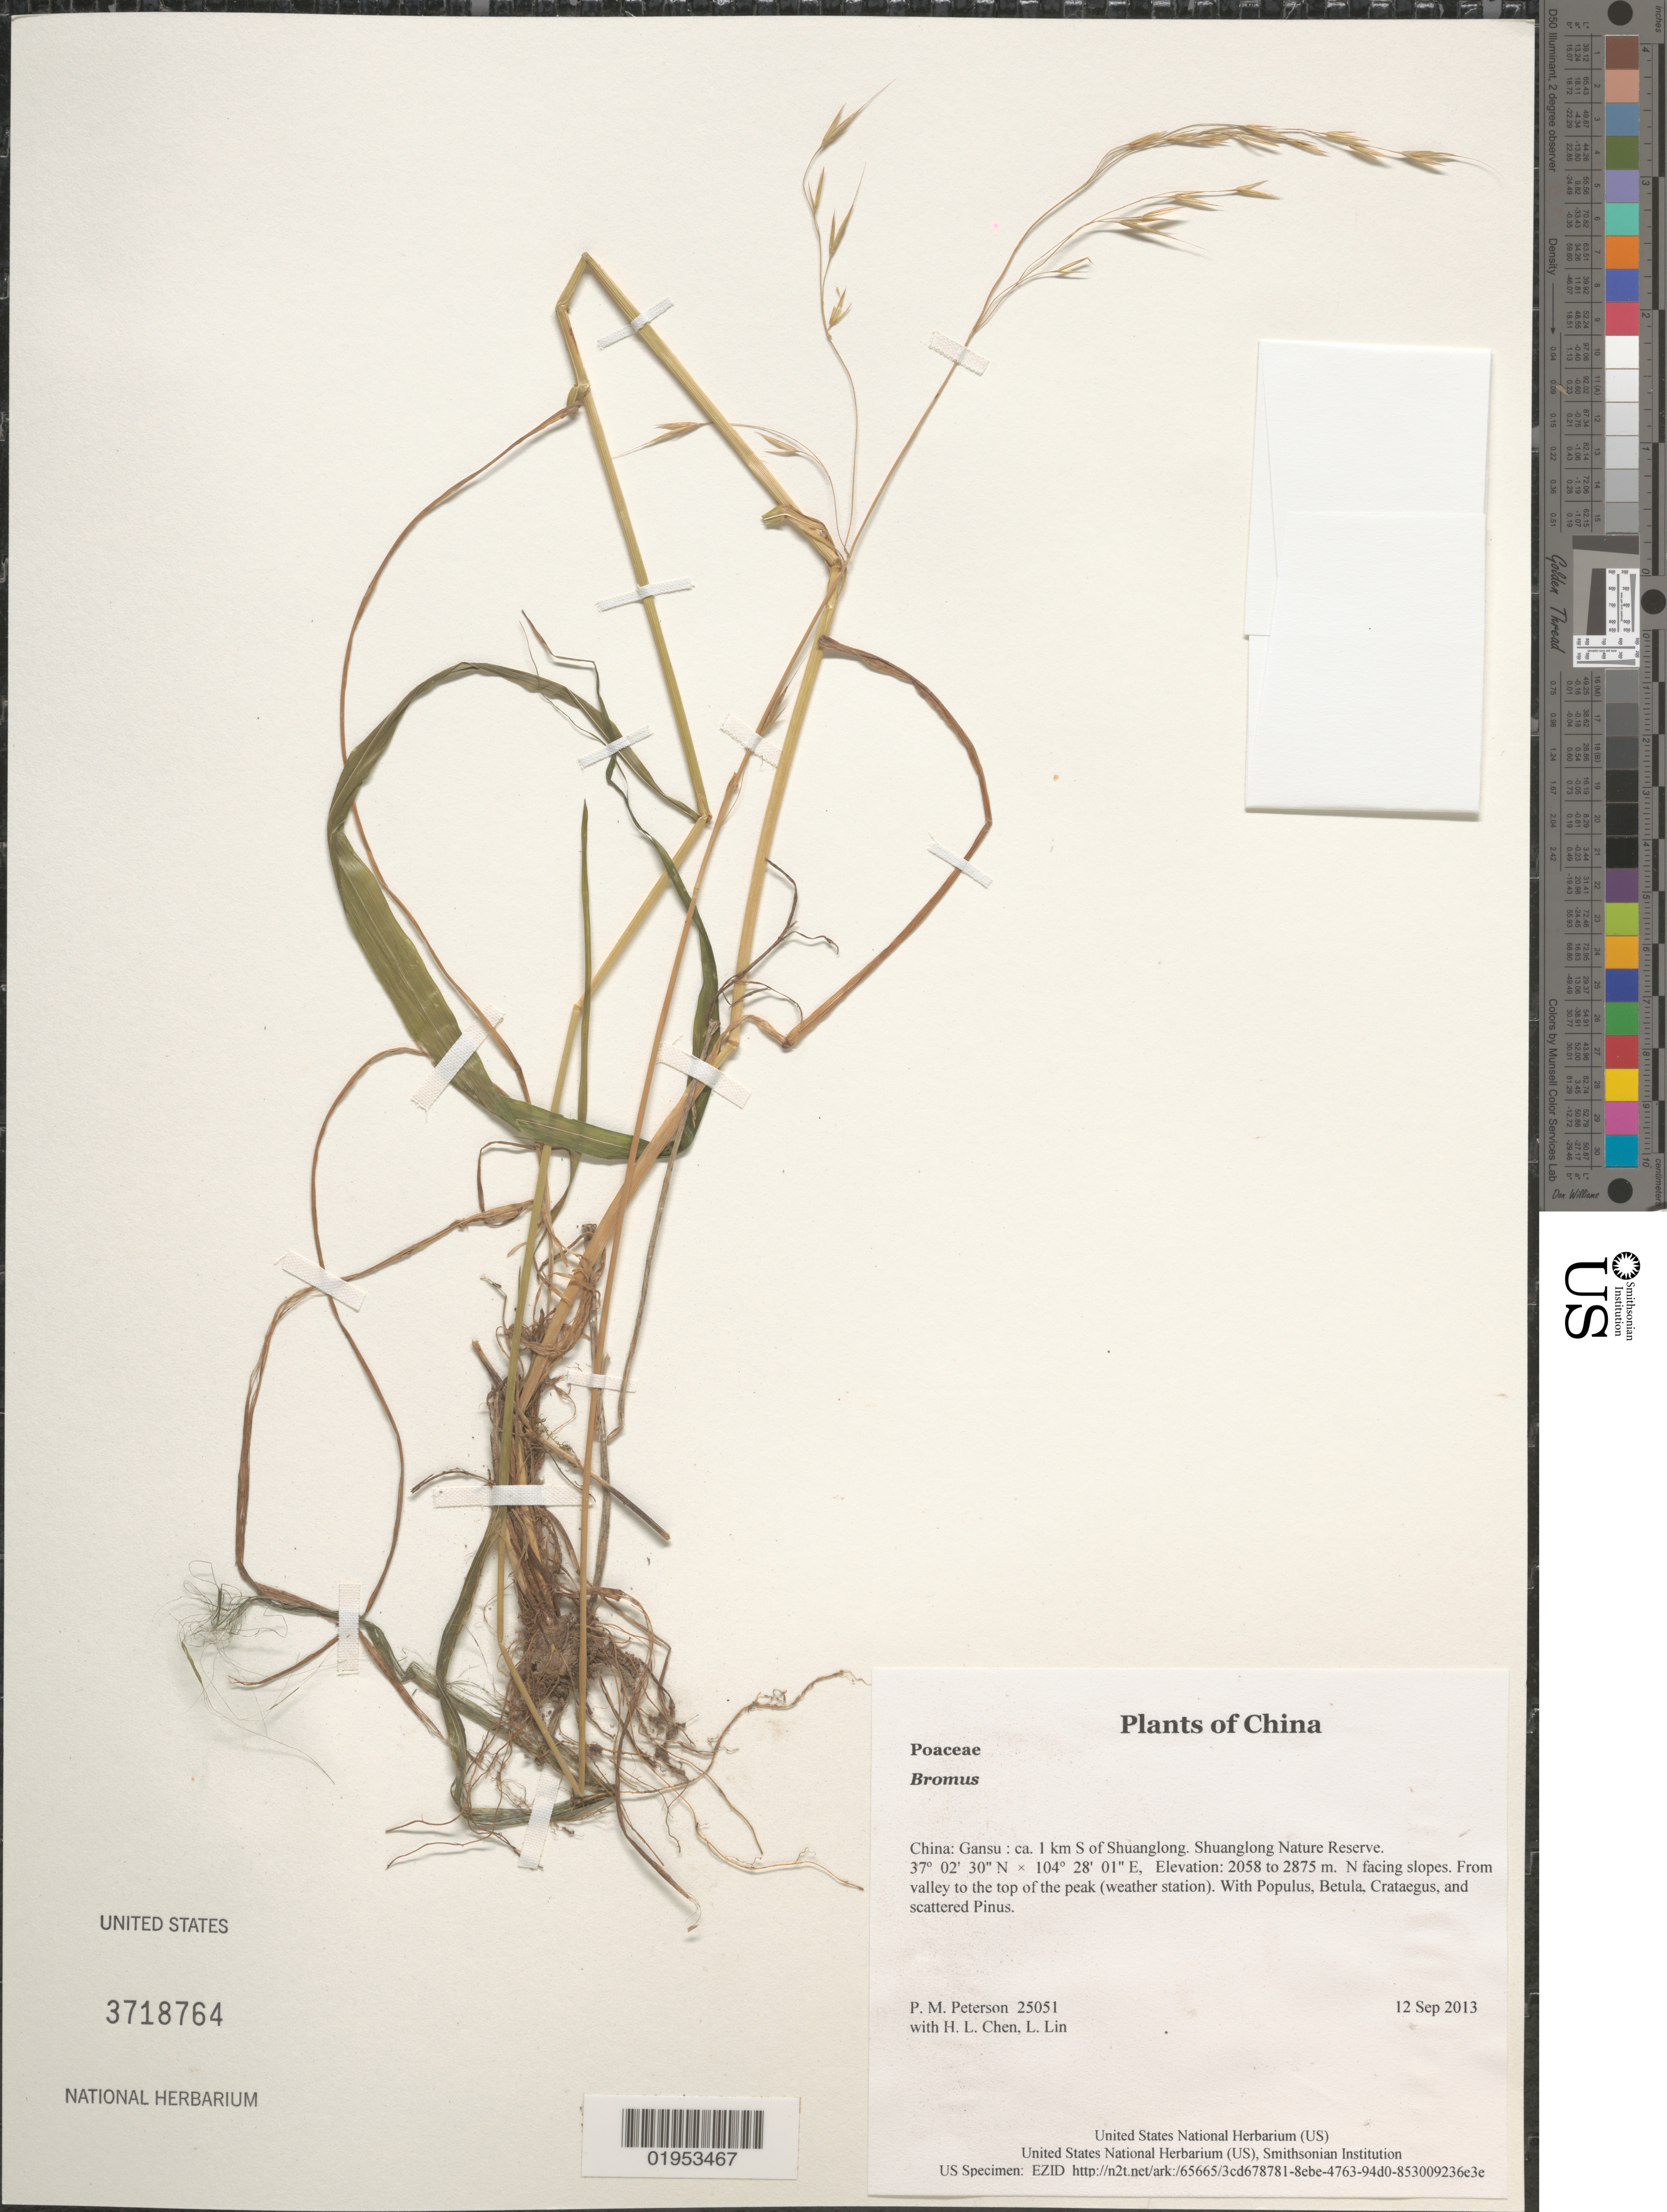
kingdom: Plantae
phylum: Tracheophyta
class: Liliopsida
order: Poales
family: Poaceae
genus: Bromus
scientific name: Bromus sp.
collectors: P. M. Peterson, H. L. Chen & L. Lin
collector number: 25051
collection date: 2013-09-12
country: China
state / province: Gansu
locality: ca. 1 km S of Shuanglong. Shuanglong Nature Reserve.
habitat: N facing slopes. From valley to the top of the peak (weather station).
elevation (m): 2058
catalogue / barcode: US 3718764